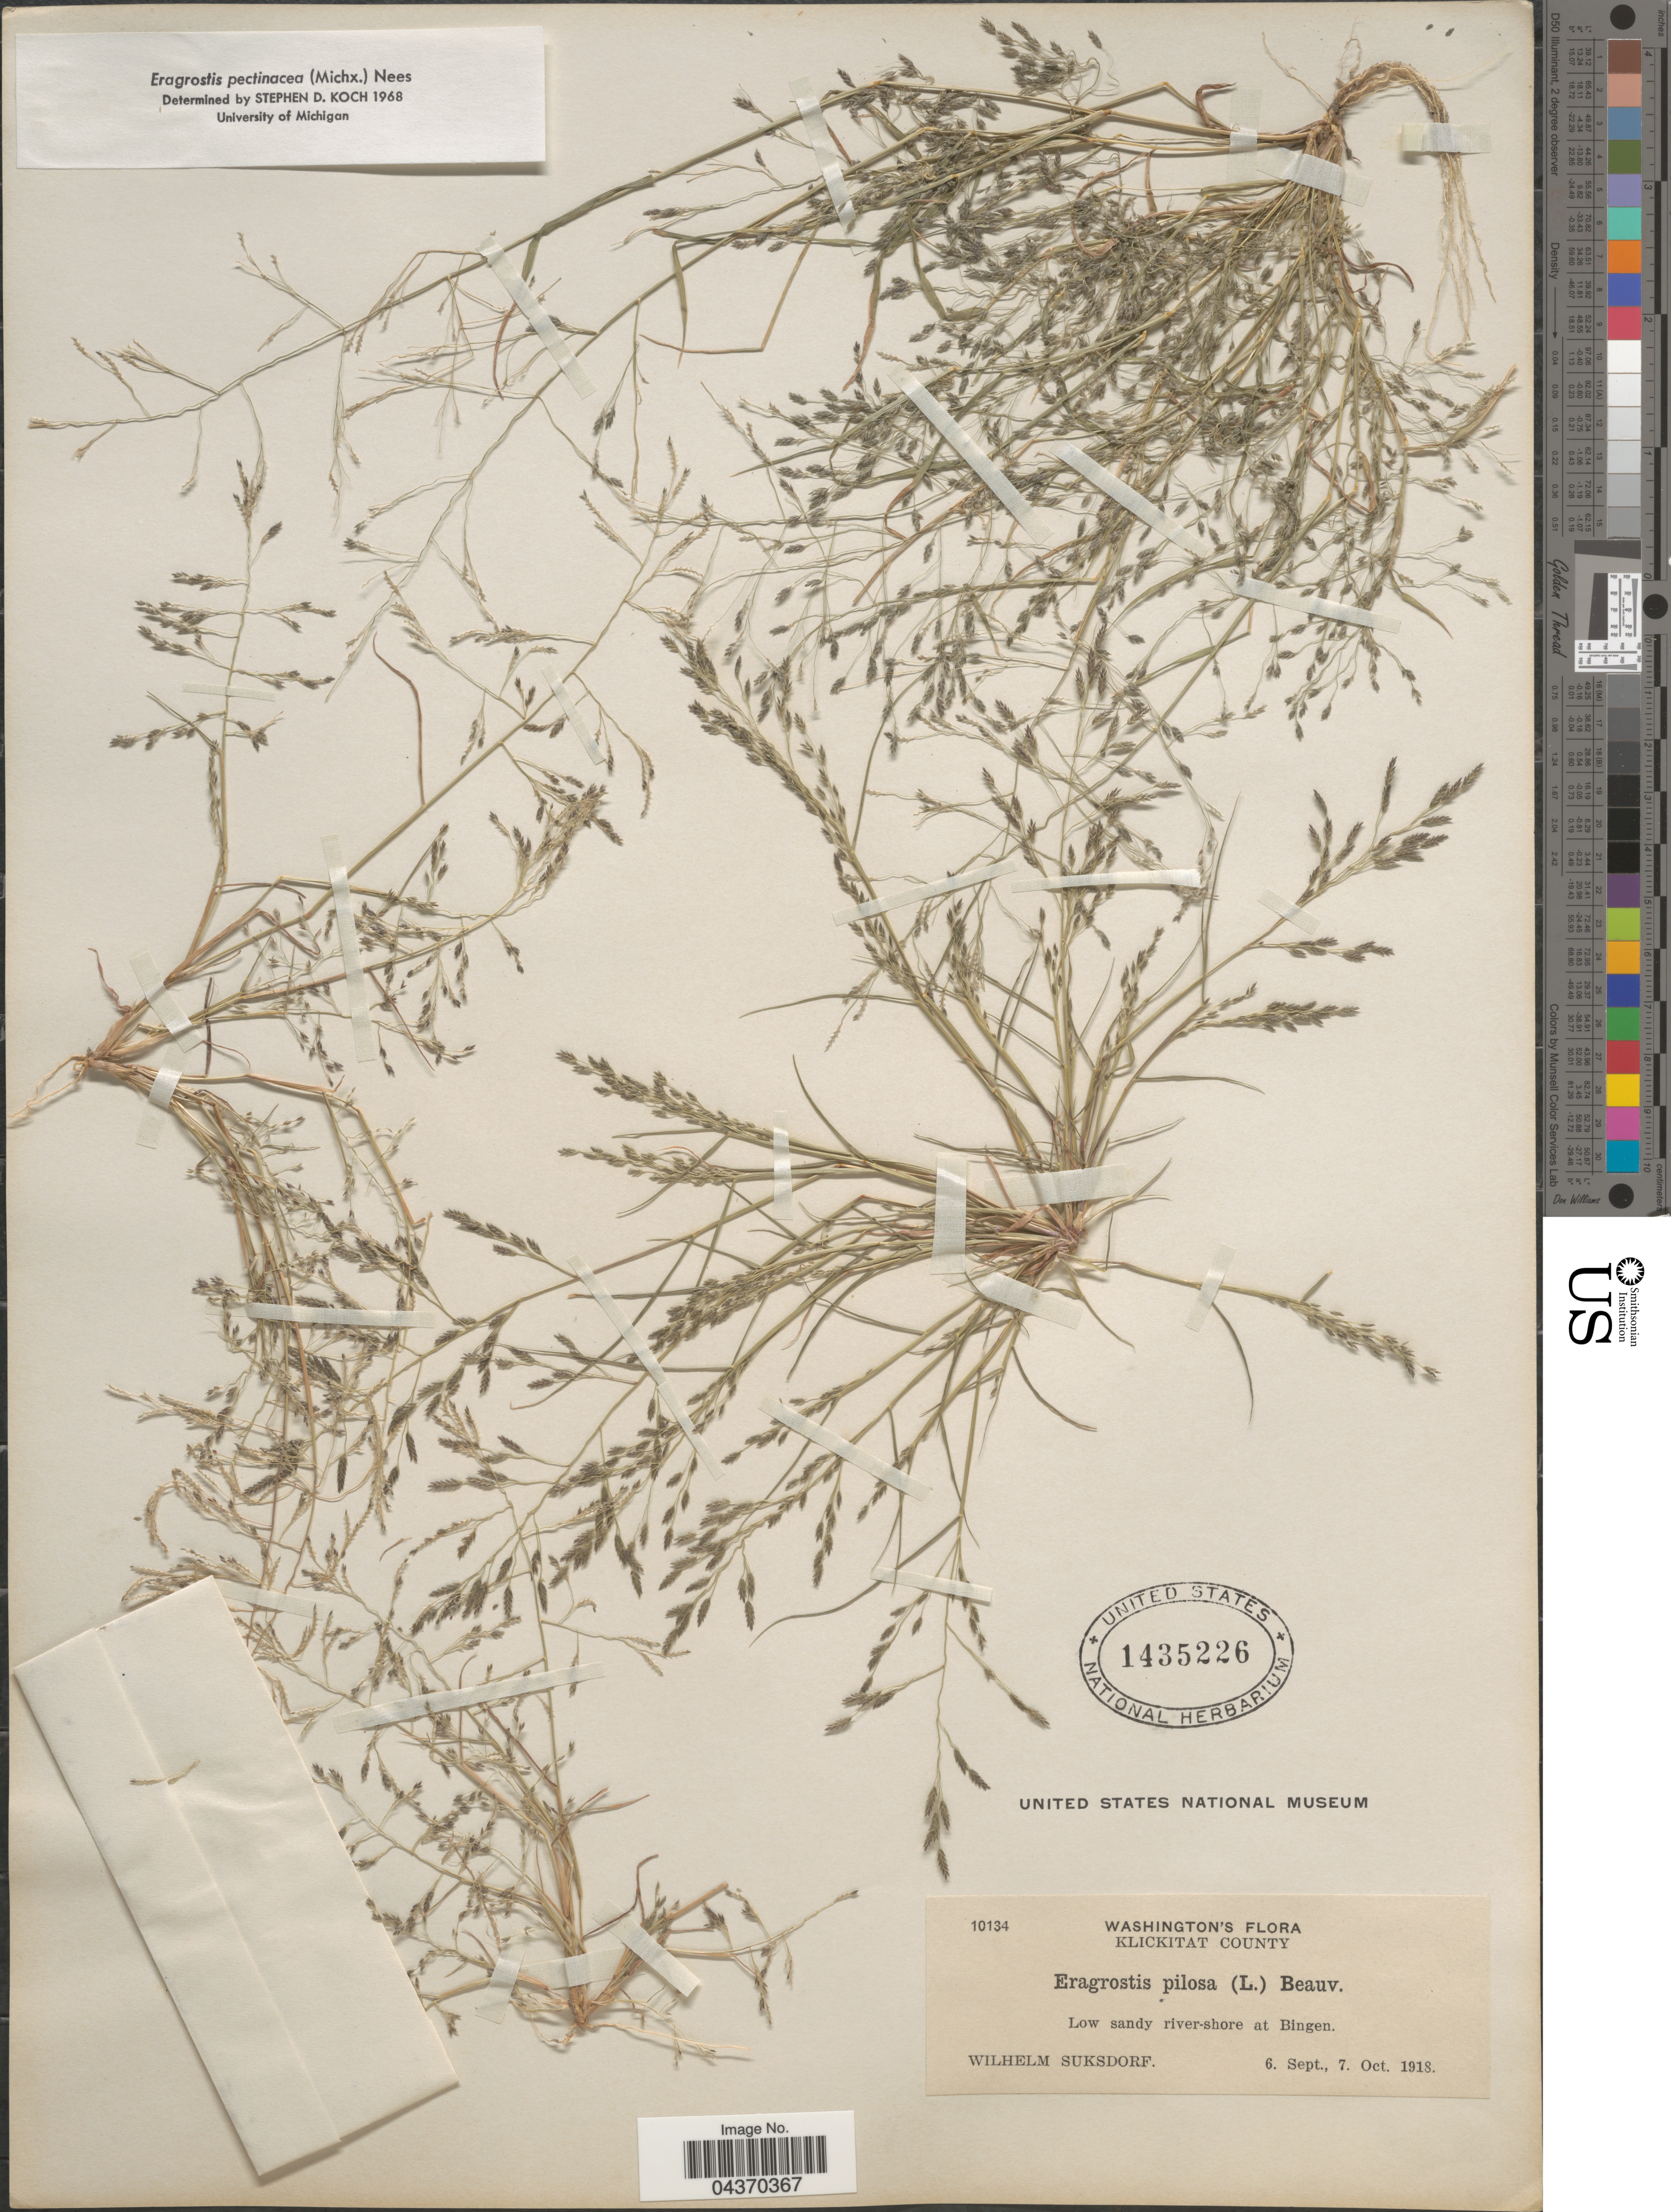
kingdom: Plantae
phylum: Tracheophyta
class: Liliopsida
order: Poales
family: Poaceae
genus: Eragrostis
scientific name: Eragrostis pectinacea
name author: (Michx.) Nees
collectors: W. N. Suksdorf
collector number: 10134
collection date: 1918-09-06/1918-10-07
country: United States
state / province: Washington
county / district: Klickitat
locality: Klickitat County. Low sandy river-shore at Bingen.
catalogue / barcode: US 1435226